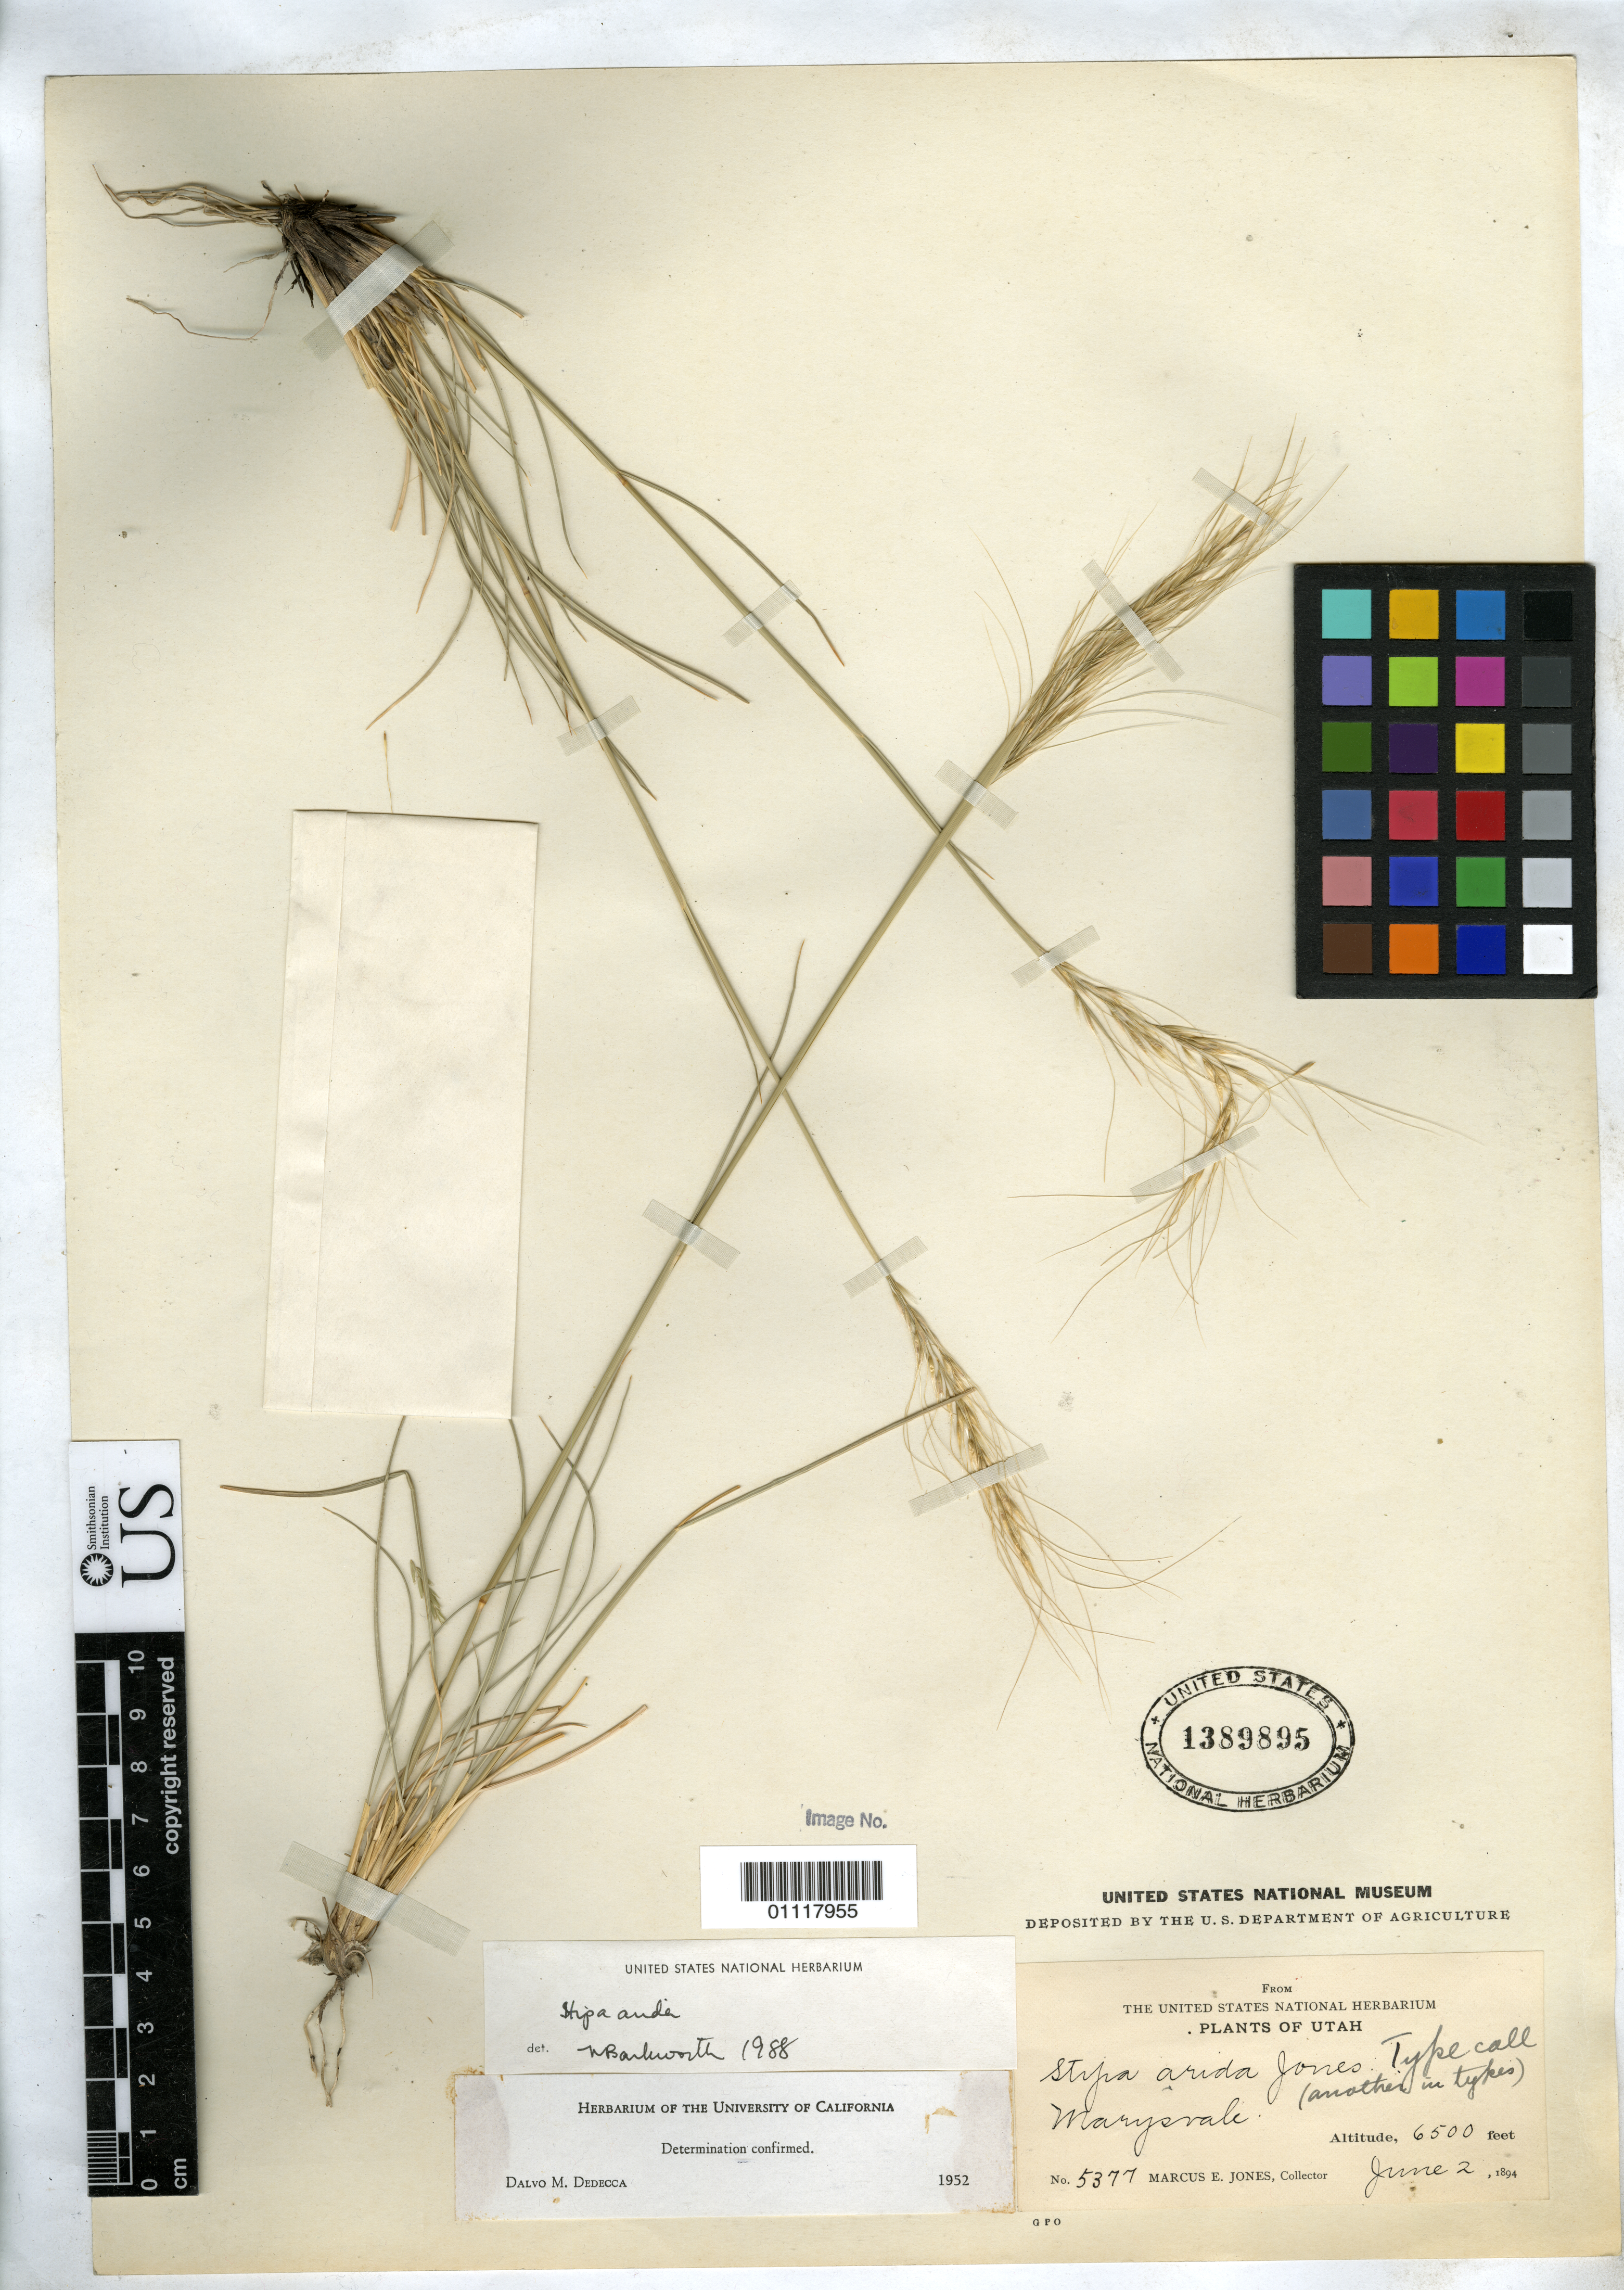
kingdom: Plantae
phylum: Tracheophyta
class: Liliopsida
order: Poales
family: Poaceae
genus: Stipa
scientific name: Stipa arida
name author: M.E. Jones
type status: Isotype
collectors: M. E. Jones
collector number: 5377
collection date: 1894-06-02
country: United States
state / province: Utah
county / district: Piute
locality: Marysvale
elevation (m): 1981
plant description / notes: Date on the label is probably an error.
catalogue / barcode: US 1389895